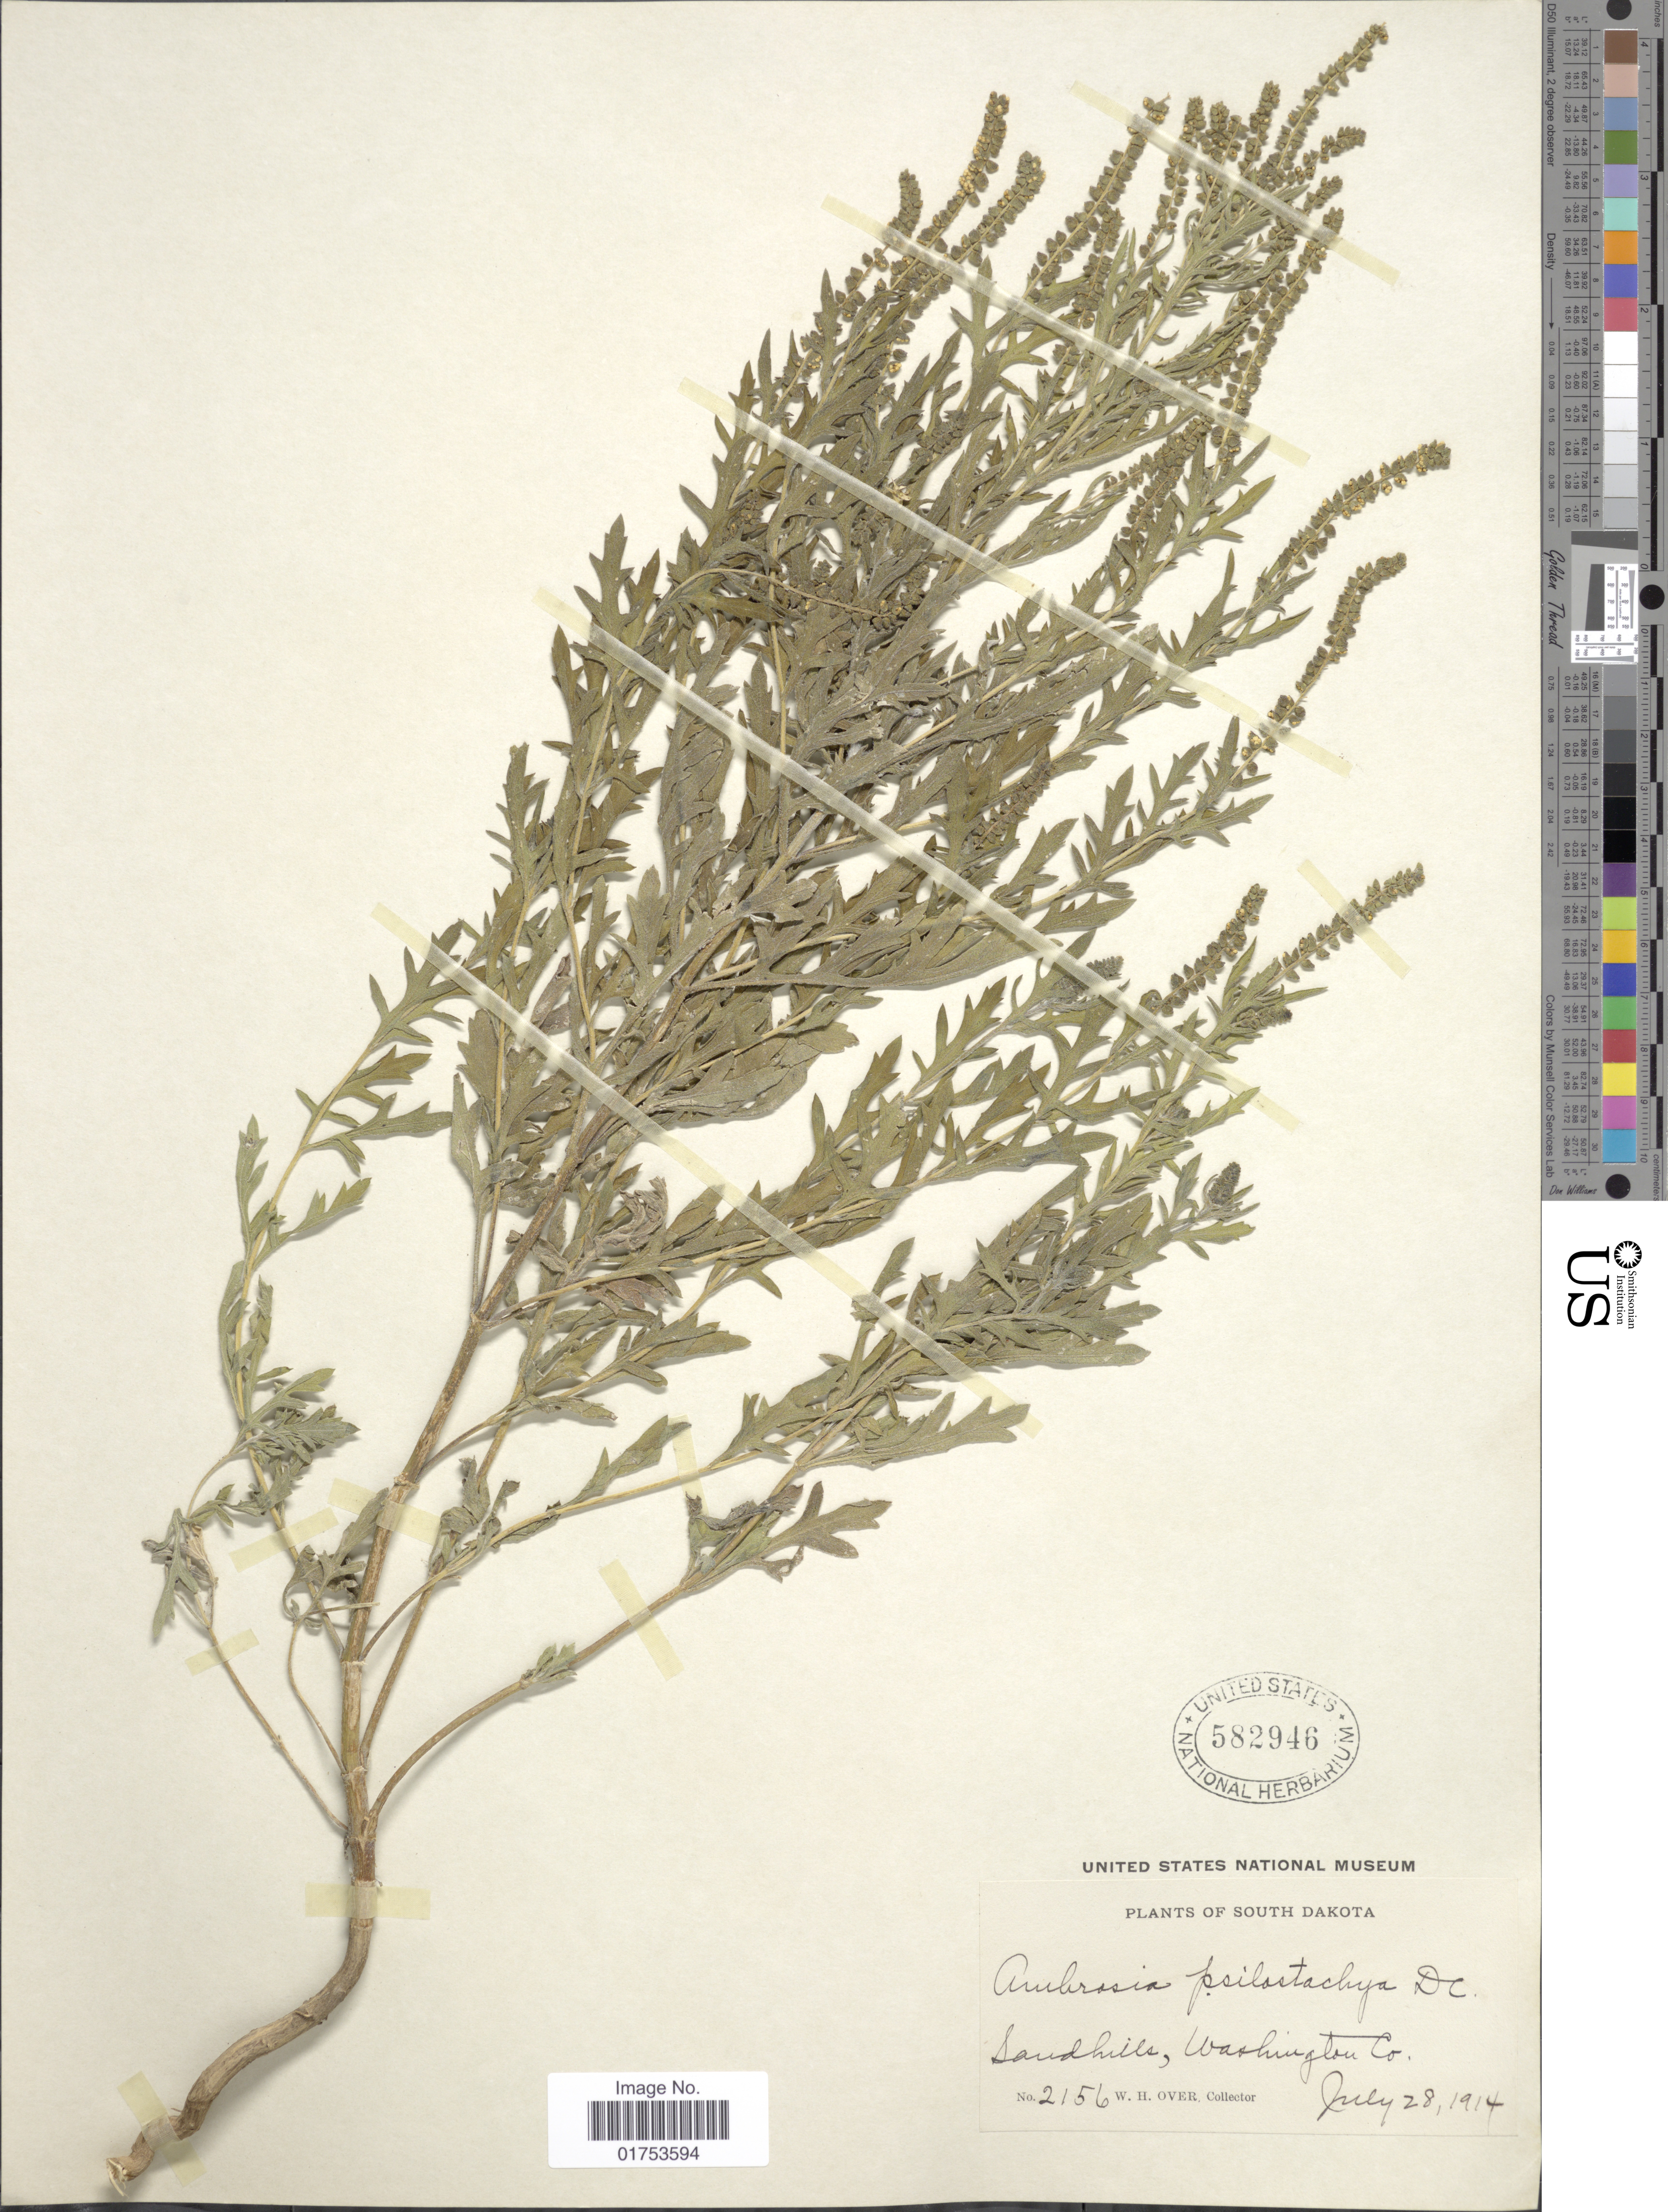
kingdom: Plantae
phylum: Tracheophyta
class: Magnoliopsida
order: Asterales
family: Asteraceae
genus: Ambrosia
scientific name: Ambrosia psilostachya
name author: DC.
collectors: W. Over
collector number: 2156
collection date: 1914-07-28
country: United States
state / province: South Dakota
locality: Sandhills, Washington Co.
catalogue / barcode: US 582946